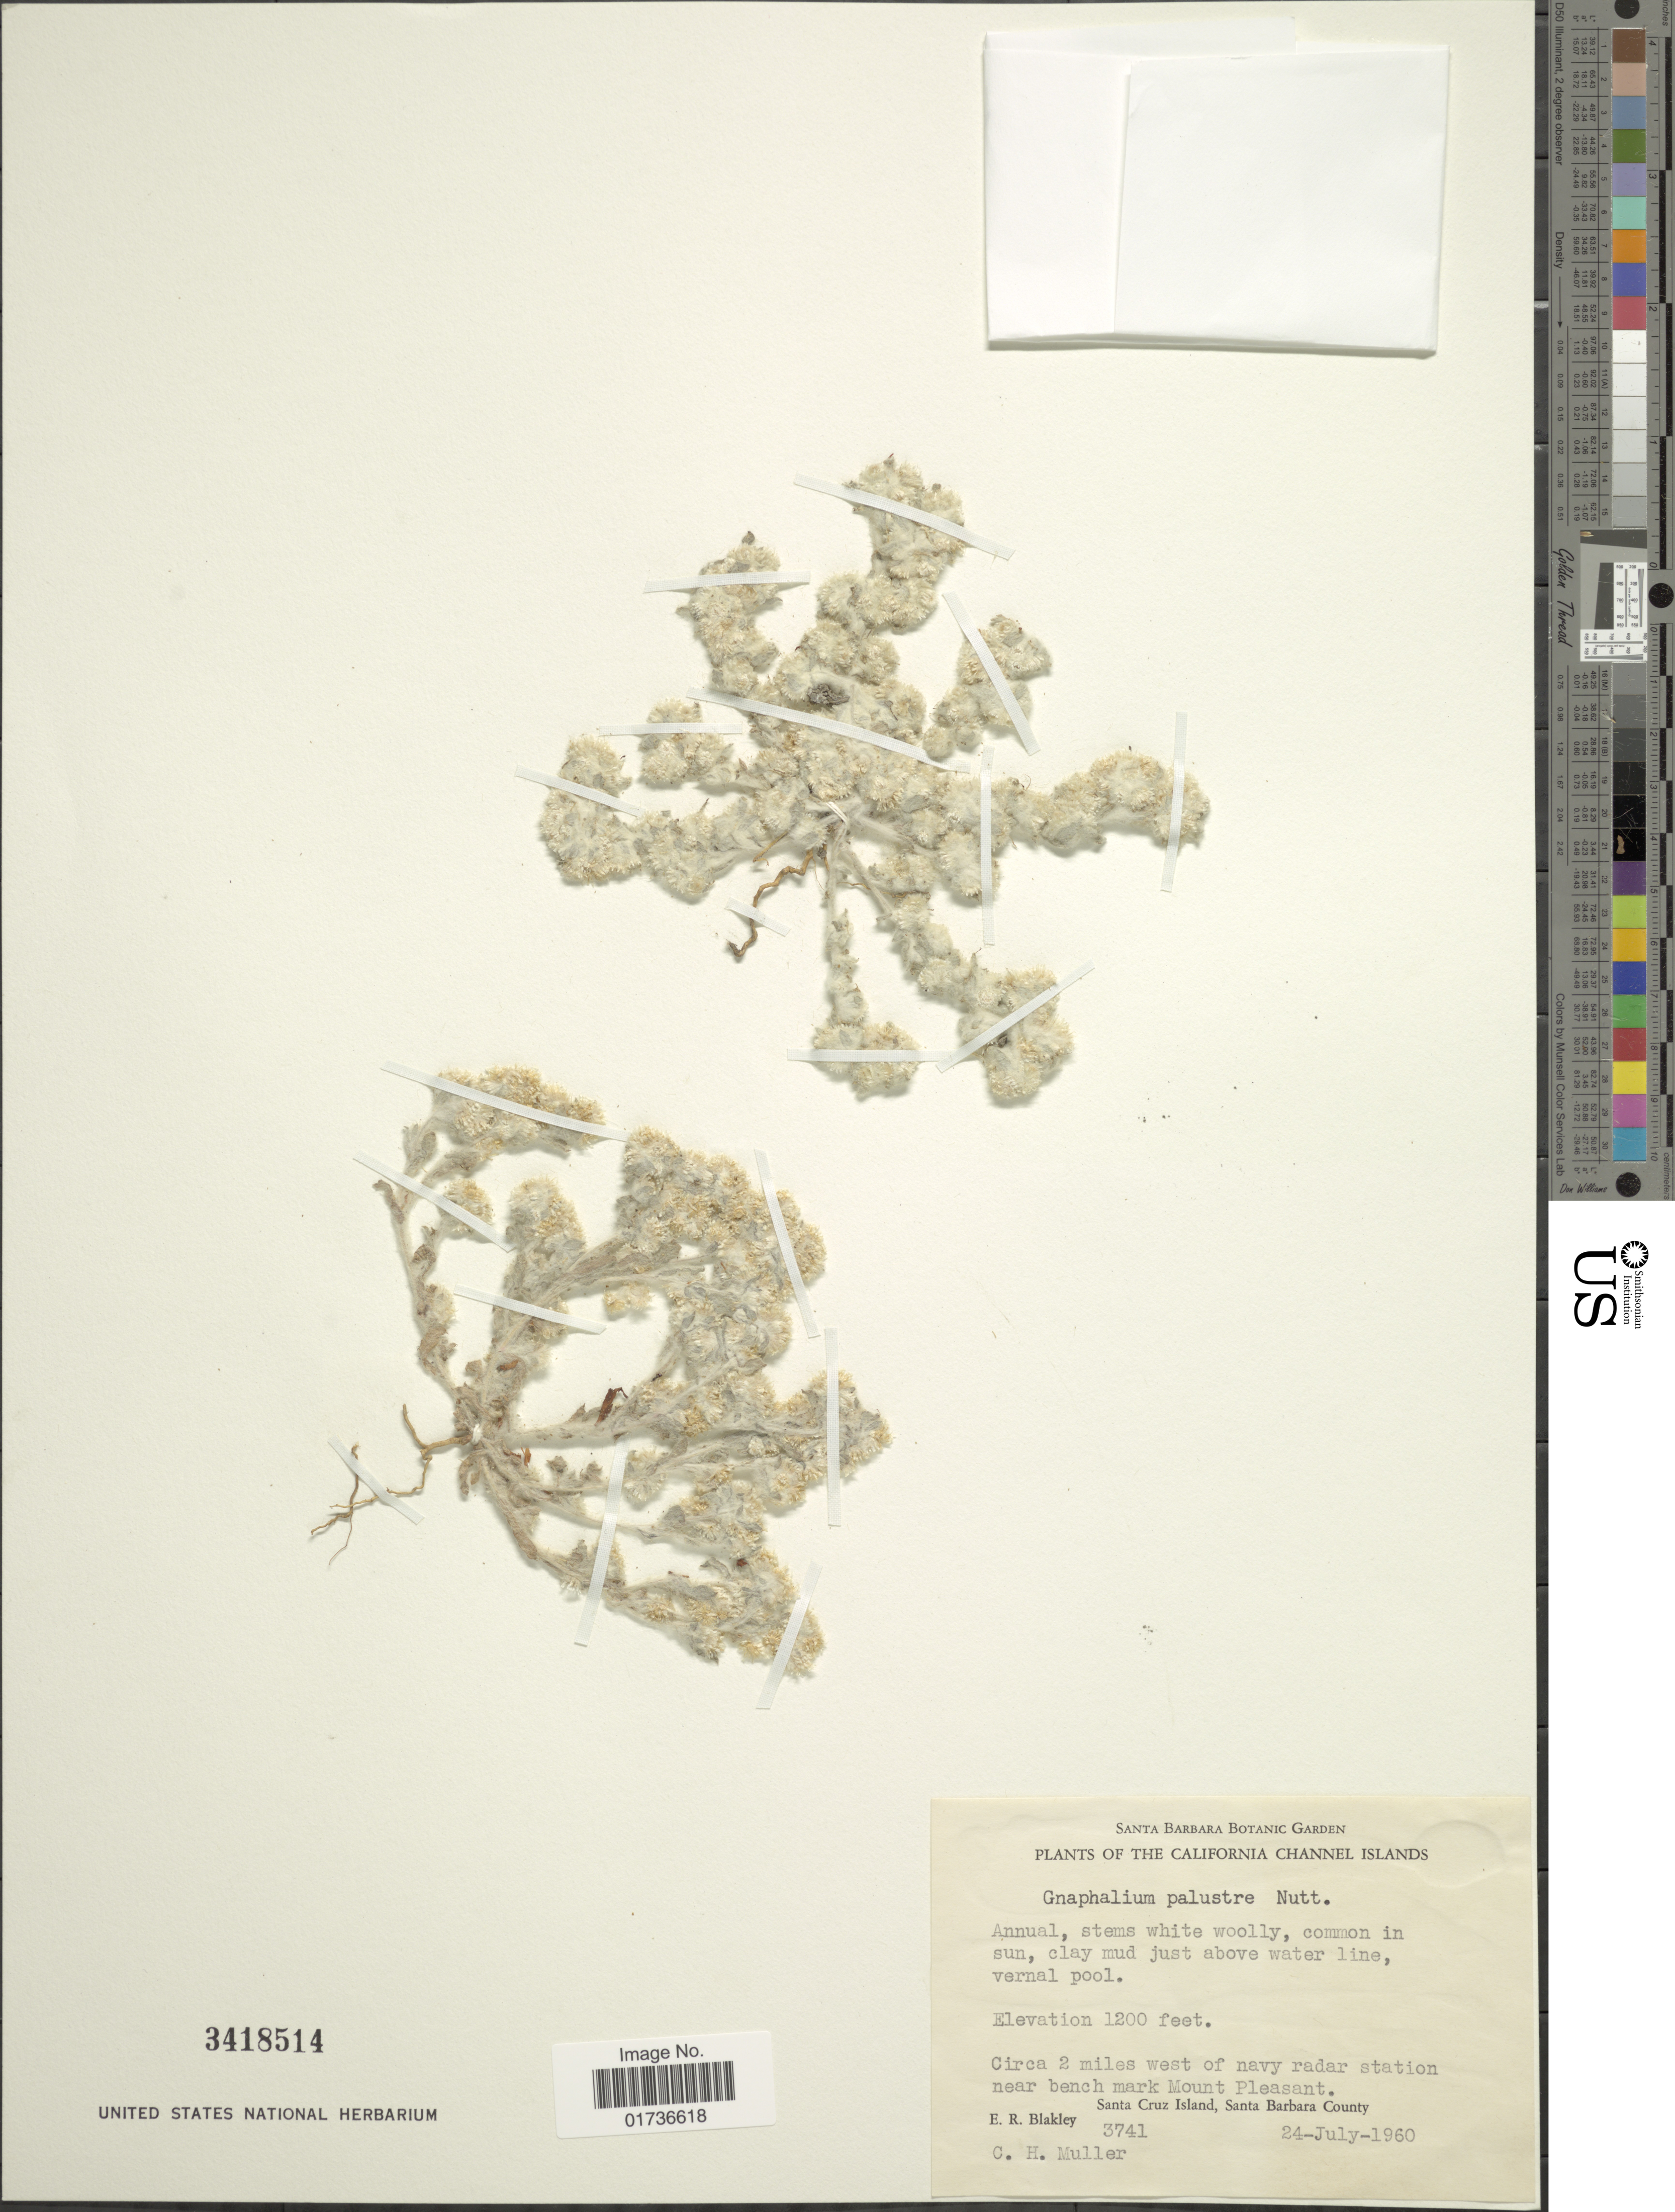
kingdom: Plantae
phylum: Tracheophyta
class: Magnoliopsida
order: Asterales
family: Asteraceae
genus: Gnaphalium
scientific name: Gnaphalium palustre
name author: Nutt.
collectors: E. R. Blakley & C. H. Mueller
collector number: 3741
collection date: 1960-07-24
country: United States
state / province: California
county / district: Santa Barbara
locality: The California Channel Islands, Circa 2 miles west of navy radar station near bench mark Mount Pleasant, Santa Cruz Island, Santa Barbara County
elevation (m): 366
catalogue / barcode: US 3418514